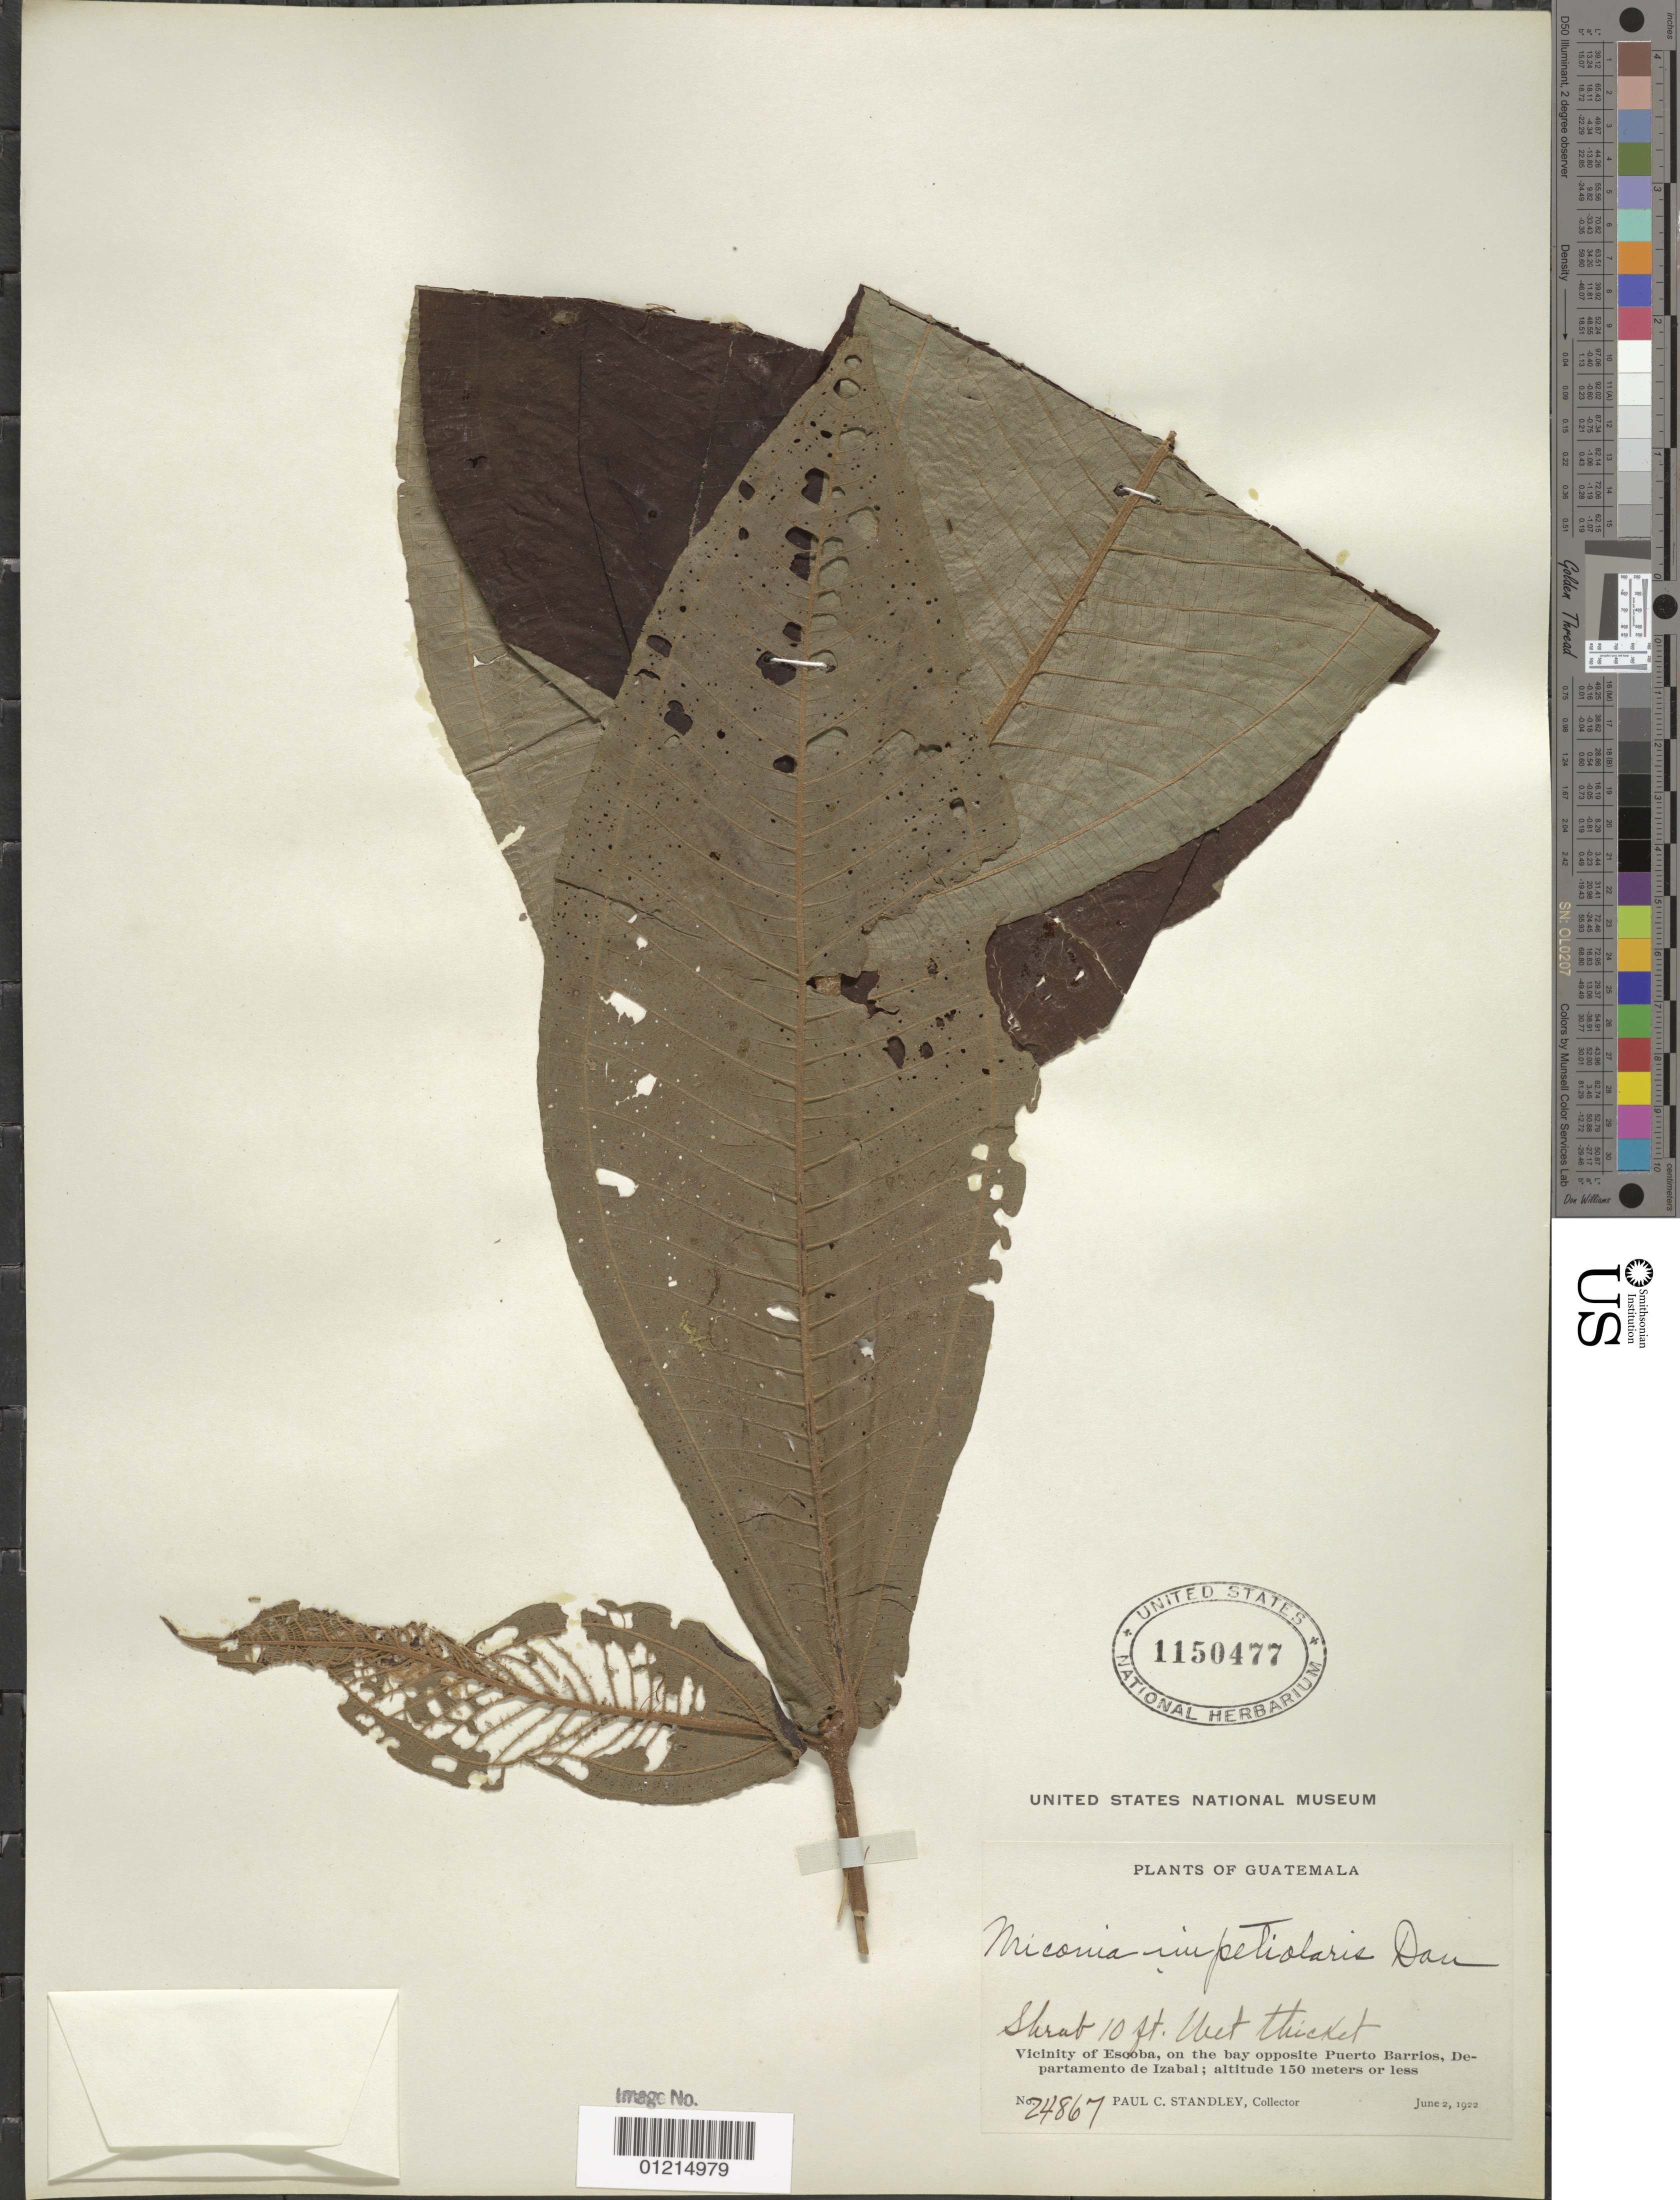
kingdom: Plantae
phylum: Tracheophyta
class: Magnoliopsida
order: Myrtales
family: Melastomataceae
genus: Miconia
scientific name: Miconia impetiolaris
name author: (Sw.) D. Don ex DC.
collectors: P. C. Standley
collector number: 24867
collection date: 1922-06-02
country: Guatemala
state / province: Izabal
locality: Vicinity of Escoba, on the bay opposite Puerto Barrios.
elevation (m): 150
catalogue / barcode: US 1150477